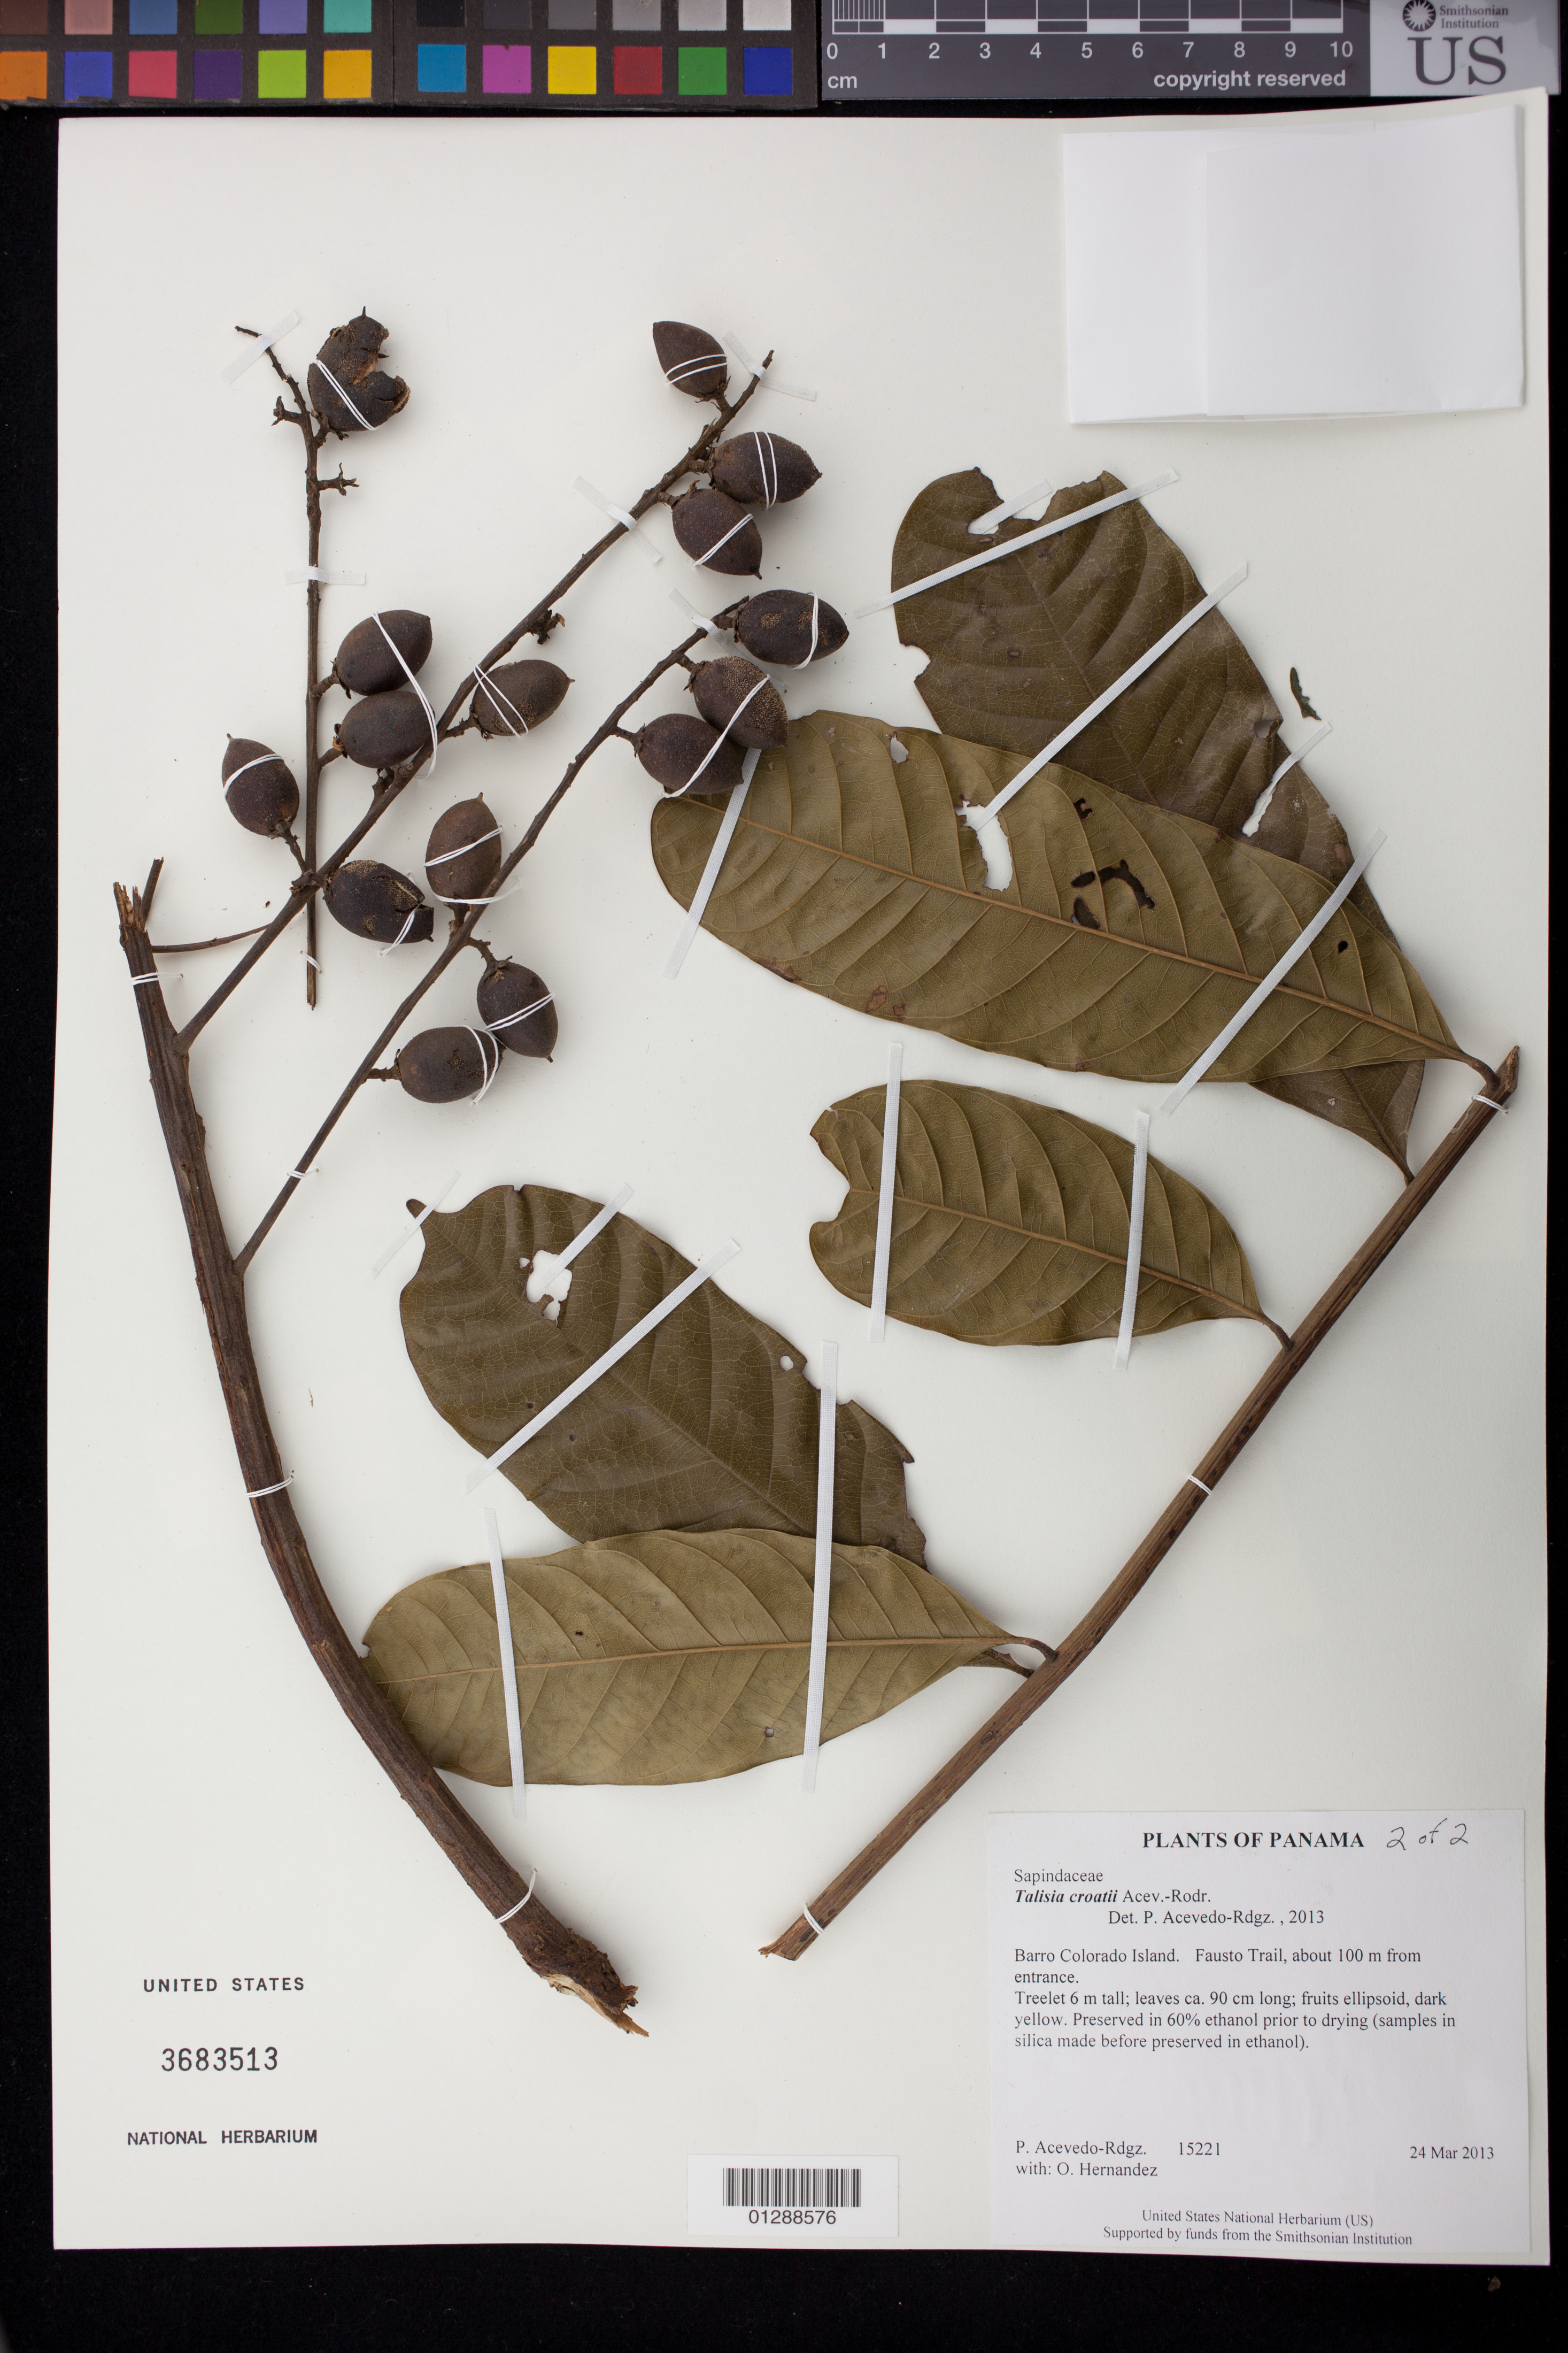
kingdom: Plantae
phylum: Tracheophyta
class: Magnoliopsida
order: Sapindales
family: Sapindaceae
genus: Talisia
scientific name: Talisia croatii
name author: Acev.-Rodr.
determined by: Acevedo-Rodríguez, P., (BOT), Smithsonian Institution - National Museum of Natural History (UNITED STATES)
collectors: P. Acevedo-Rodr. & O. Hernandez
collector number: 15221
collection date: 2013-03-24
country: Panama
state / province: Panamá Oeste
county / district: Canal Zone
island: Barro Colorado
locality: Fausto Trail, about 100 m from entrance.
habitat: Trail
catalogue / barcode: US 3683513